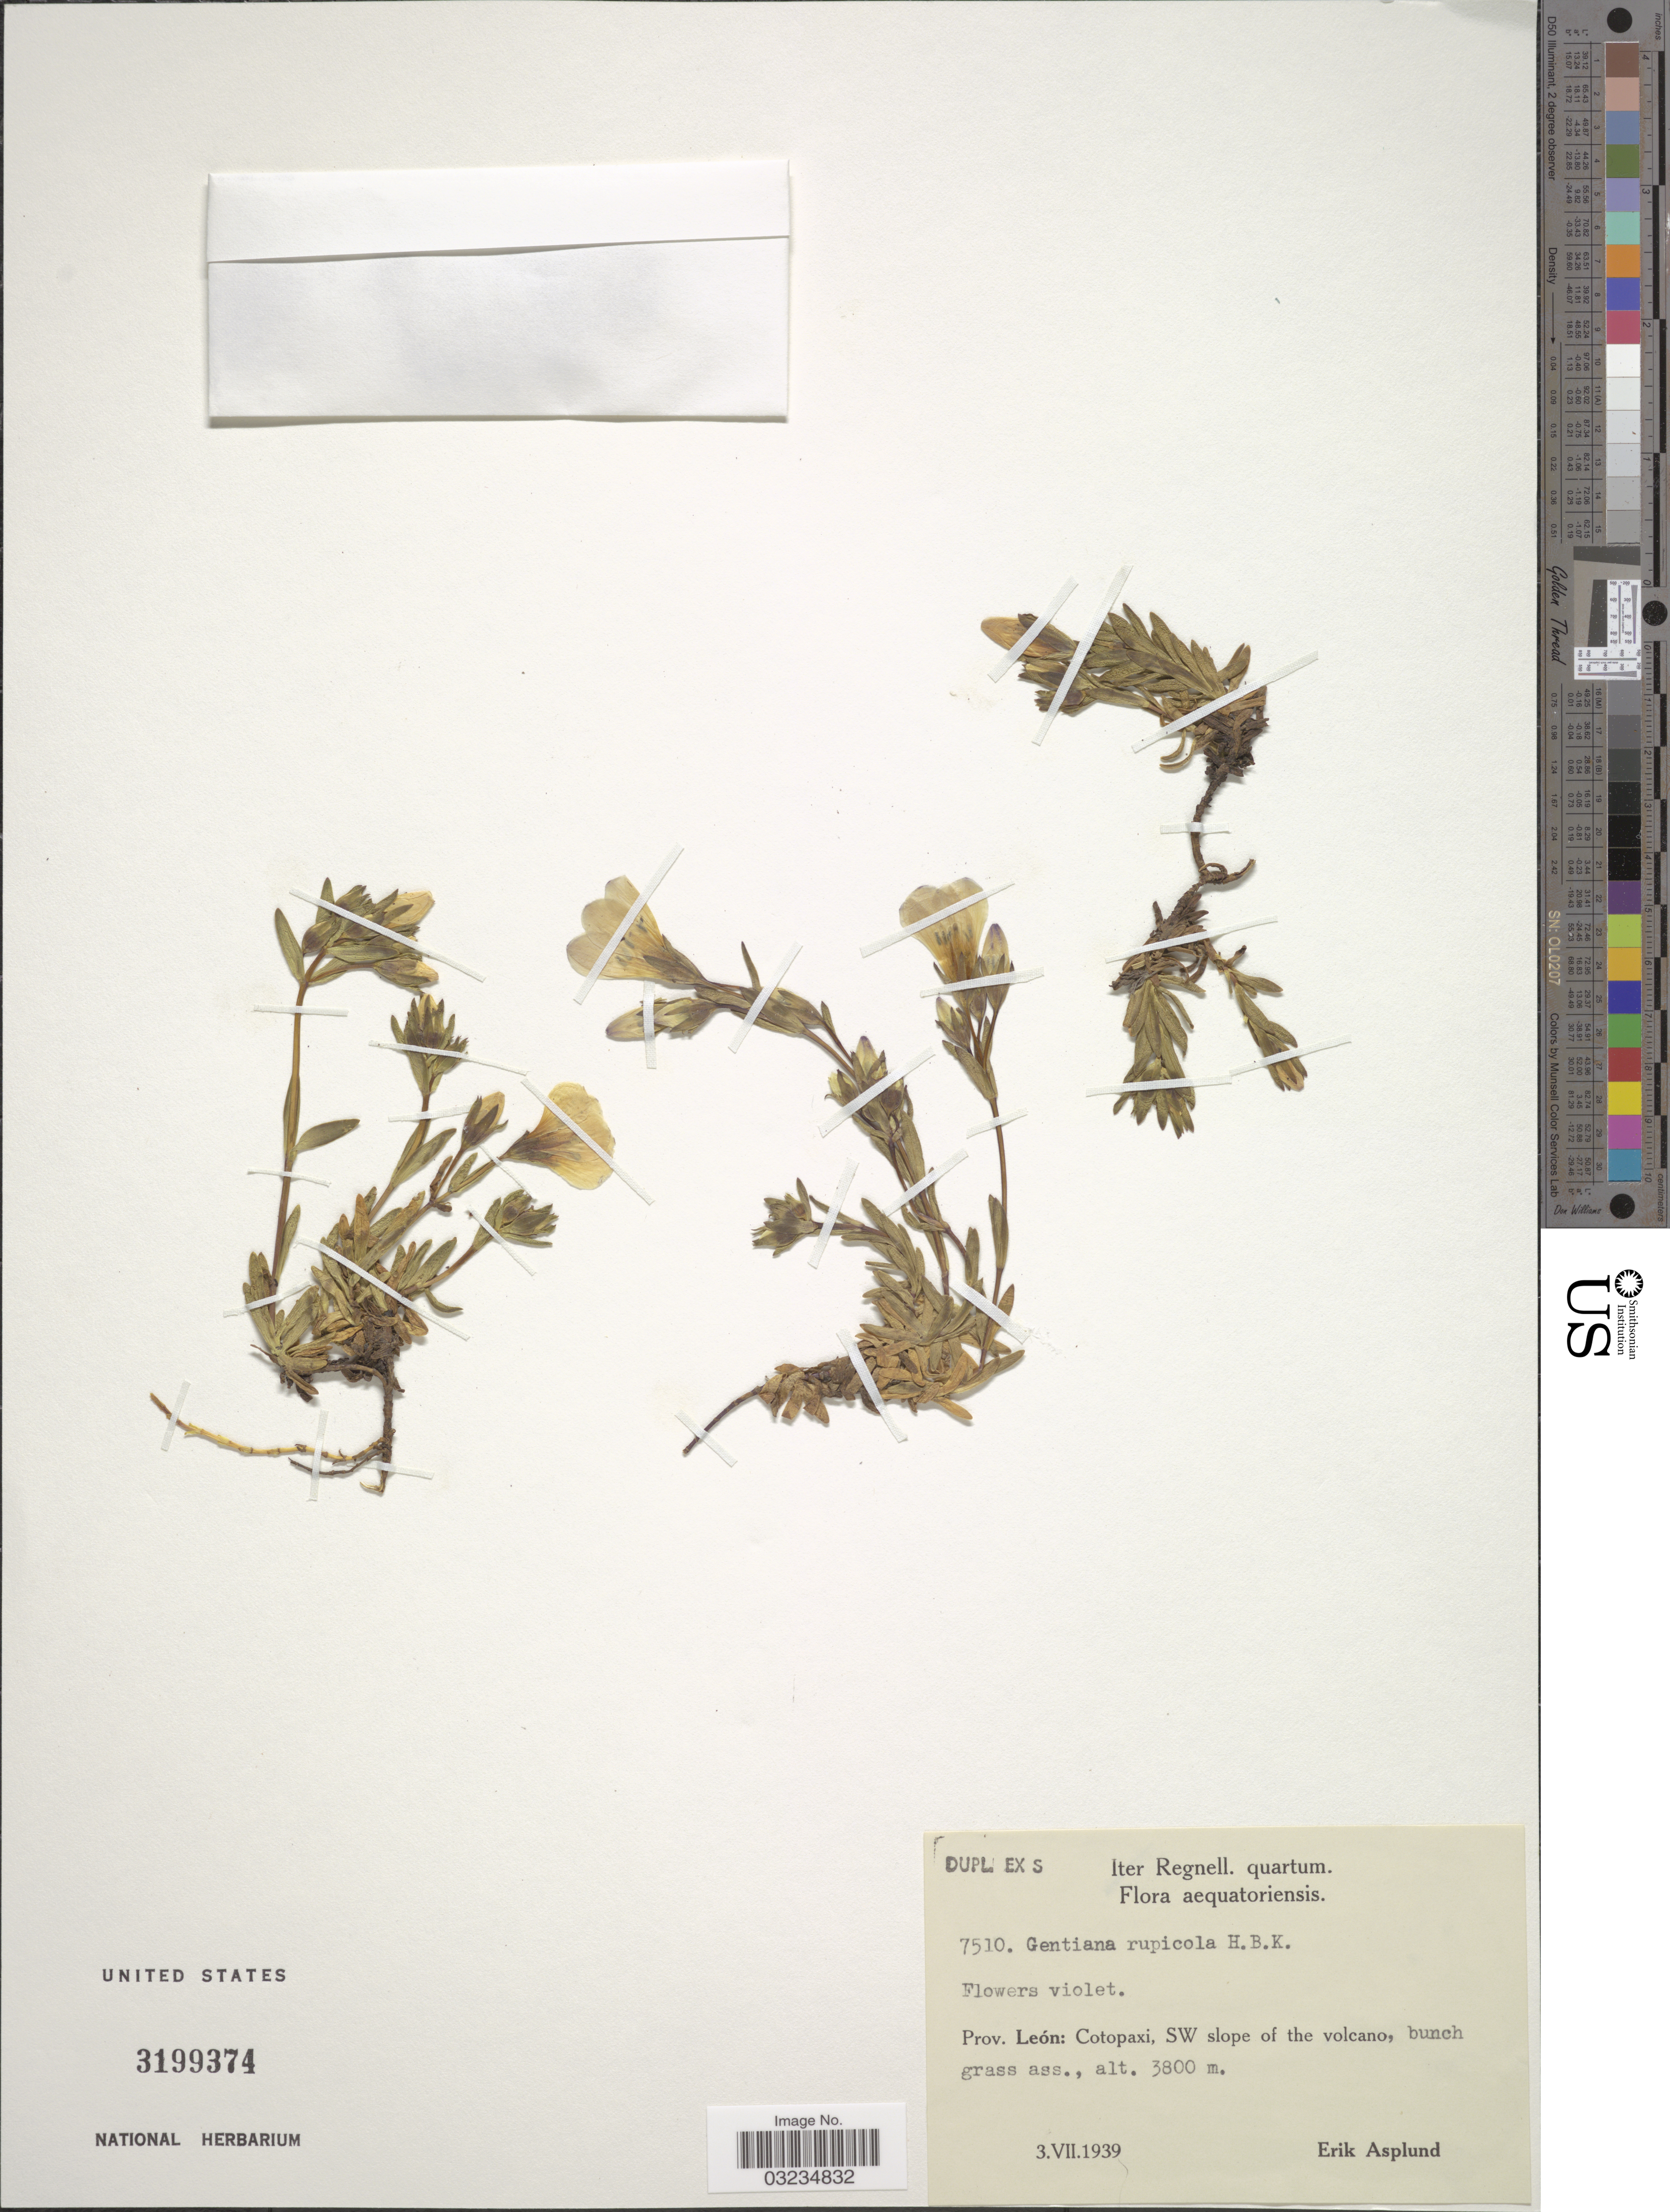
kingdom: Plantae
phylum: Tracheophyta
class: Magnoliopsida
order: Gentianales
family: Gentianaceae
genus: Gentiana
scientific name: Gentiana rupicola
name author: Kunth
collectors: E. Asplund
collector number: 7510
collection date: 1939-07-03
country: Ecuador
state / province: Cotopaxi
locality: Aequatoriensis. Prov. León: Cotopaxi, SW slope of the volcano.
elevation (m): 3800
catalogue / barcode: US 3199374